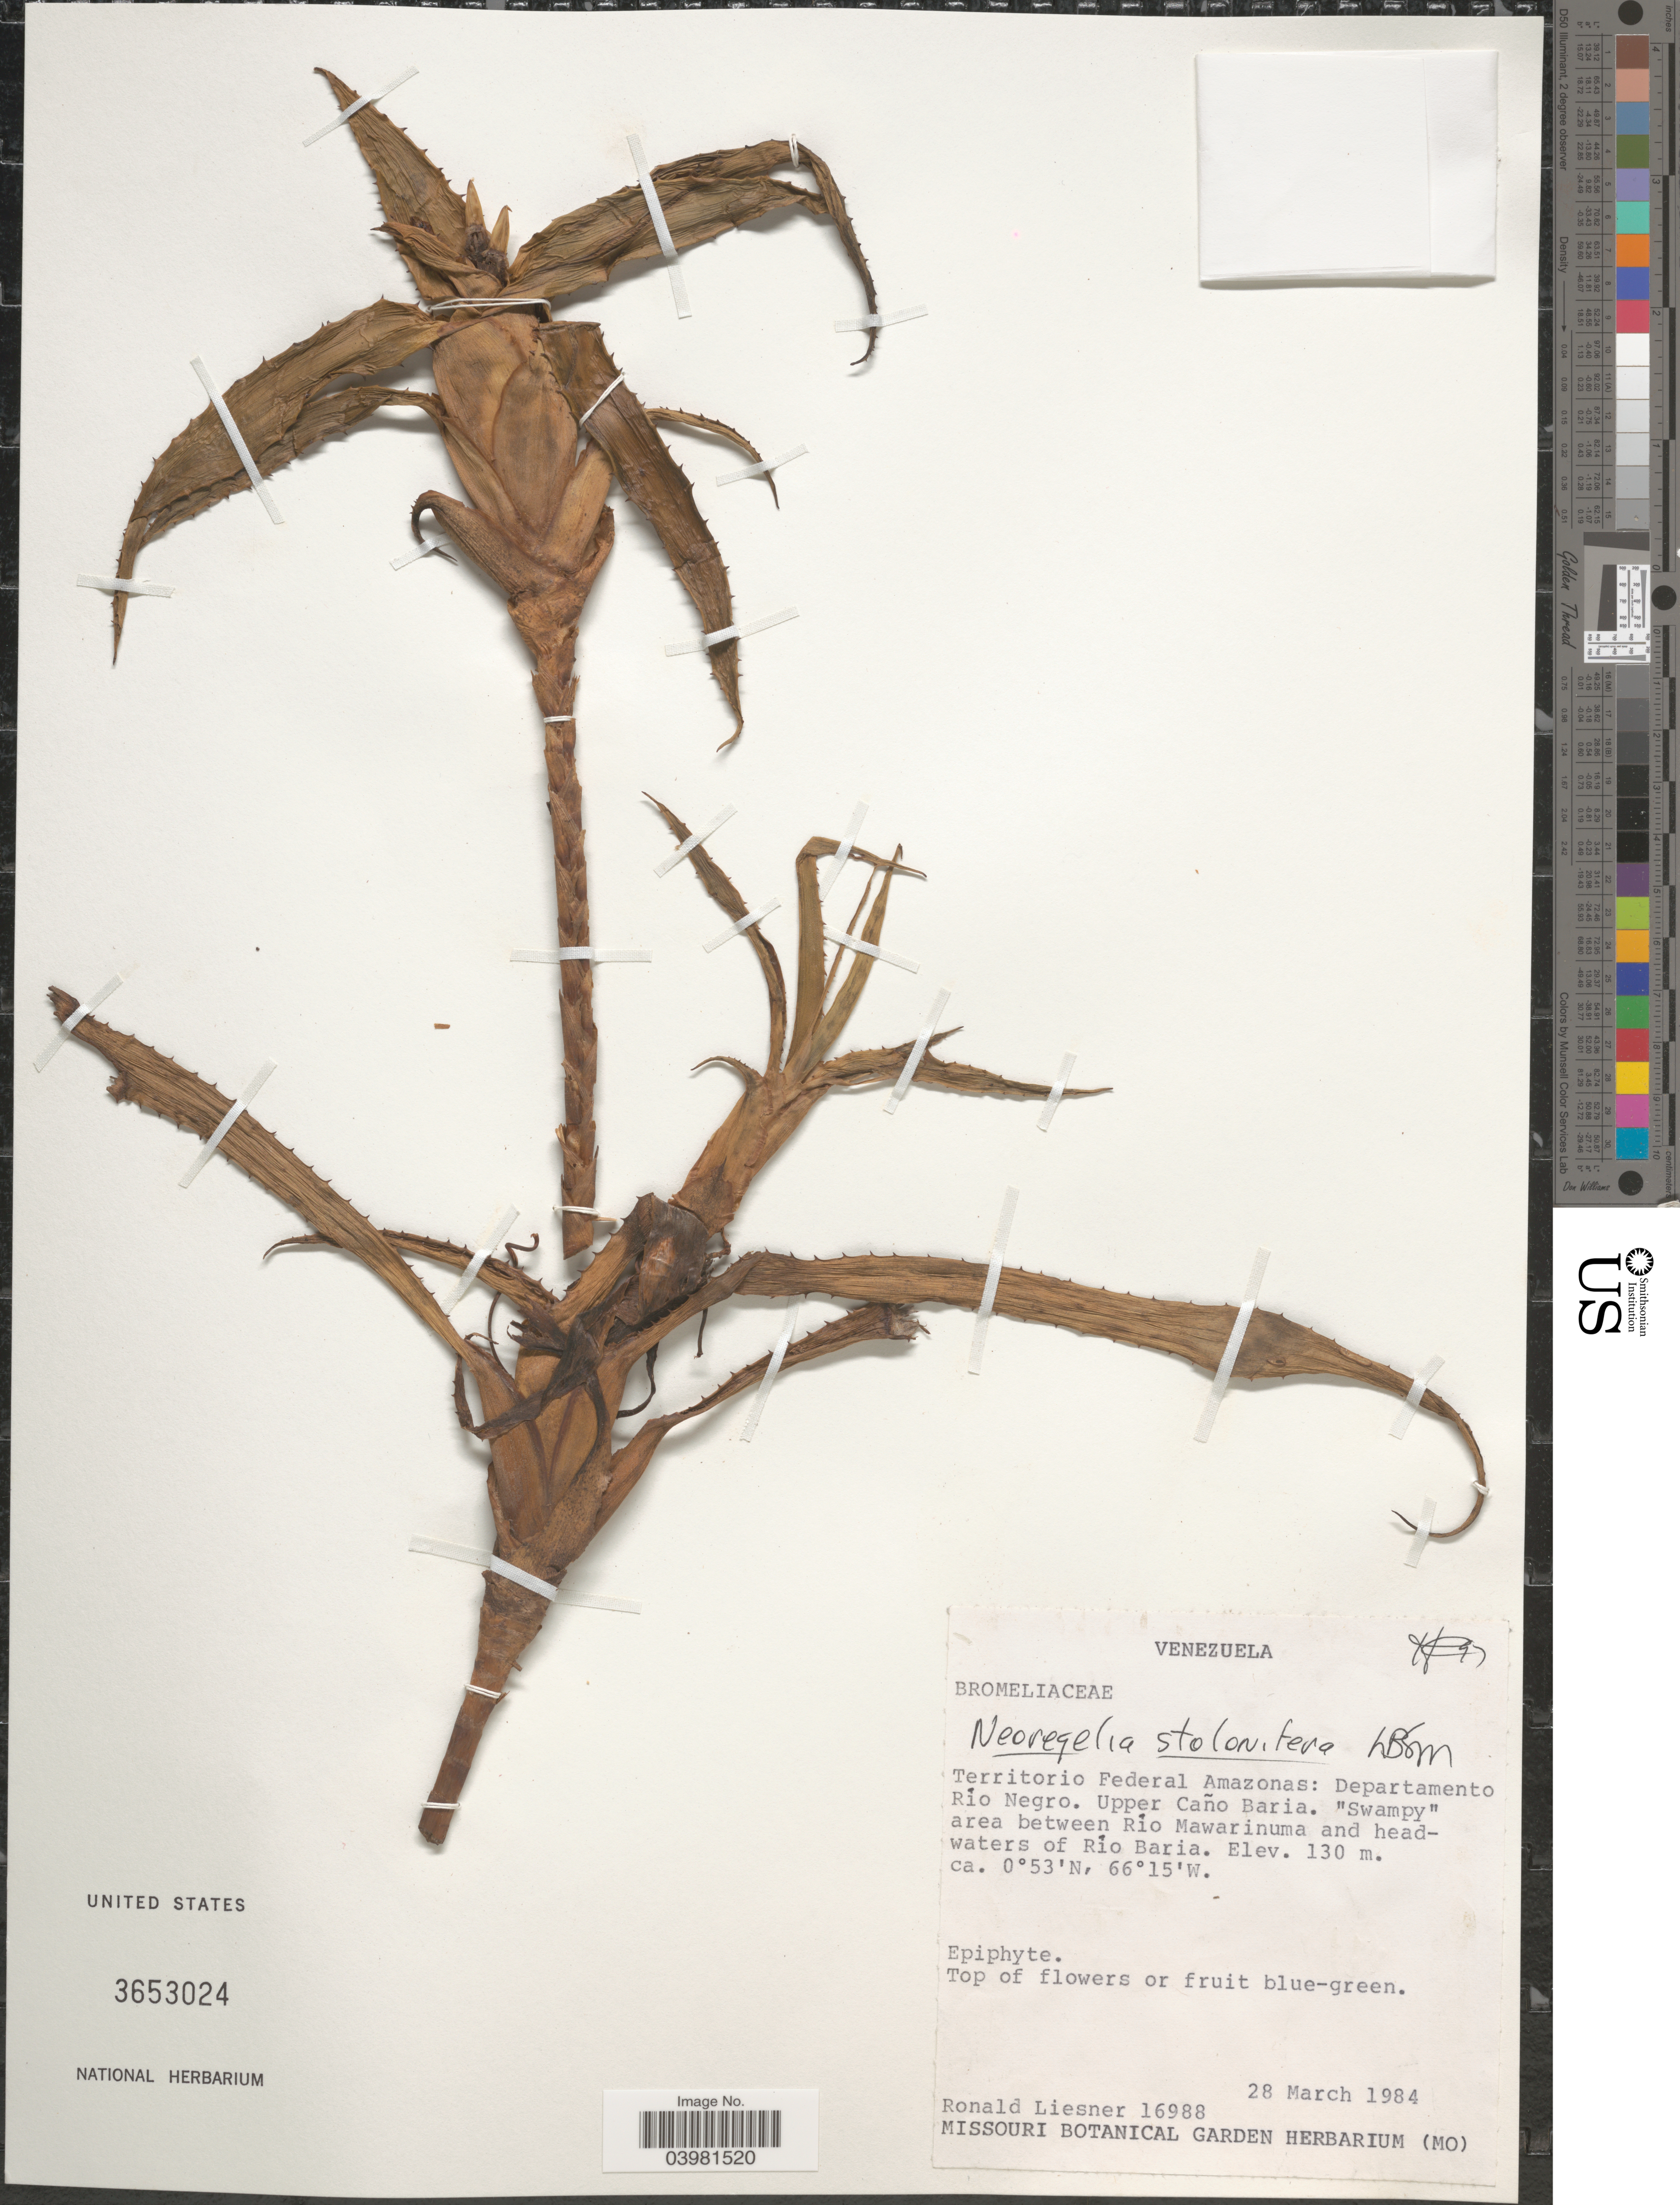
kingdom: Plantae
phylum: Tracheophyta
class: Liliopsida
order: Poales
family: Bromeliaceae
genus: Neoregelia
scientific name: Neoregelia stolonifera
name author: L.B. Sm.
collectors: R. L. Liesner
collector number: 16988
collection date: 1984-03-28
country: Venezuela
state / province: Amazonas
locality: Territorio Federal Amazonas: Departamento Río Negro. Upper Caño Baria. "Swampy" area between Río Mawarinuma and headwaters of Río Baria.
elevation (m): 130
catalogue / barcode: US 3653024